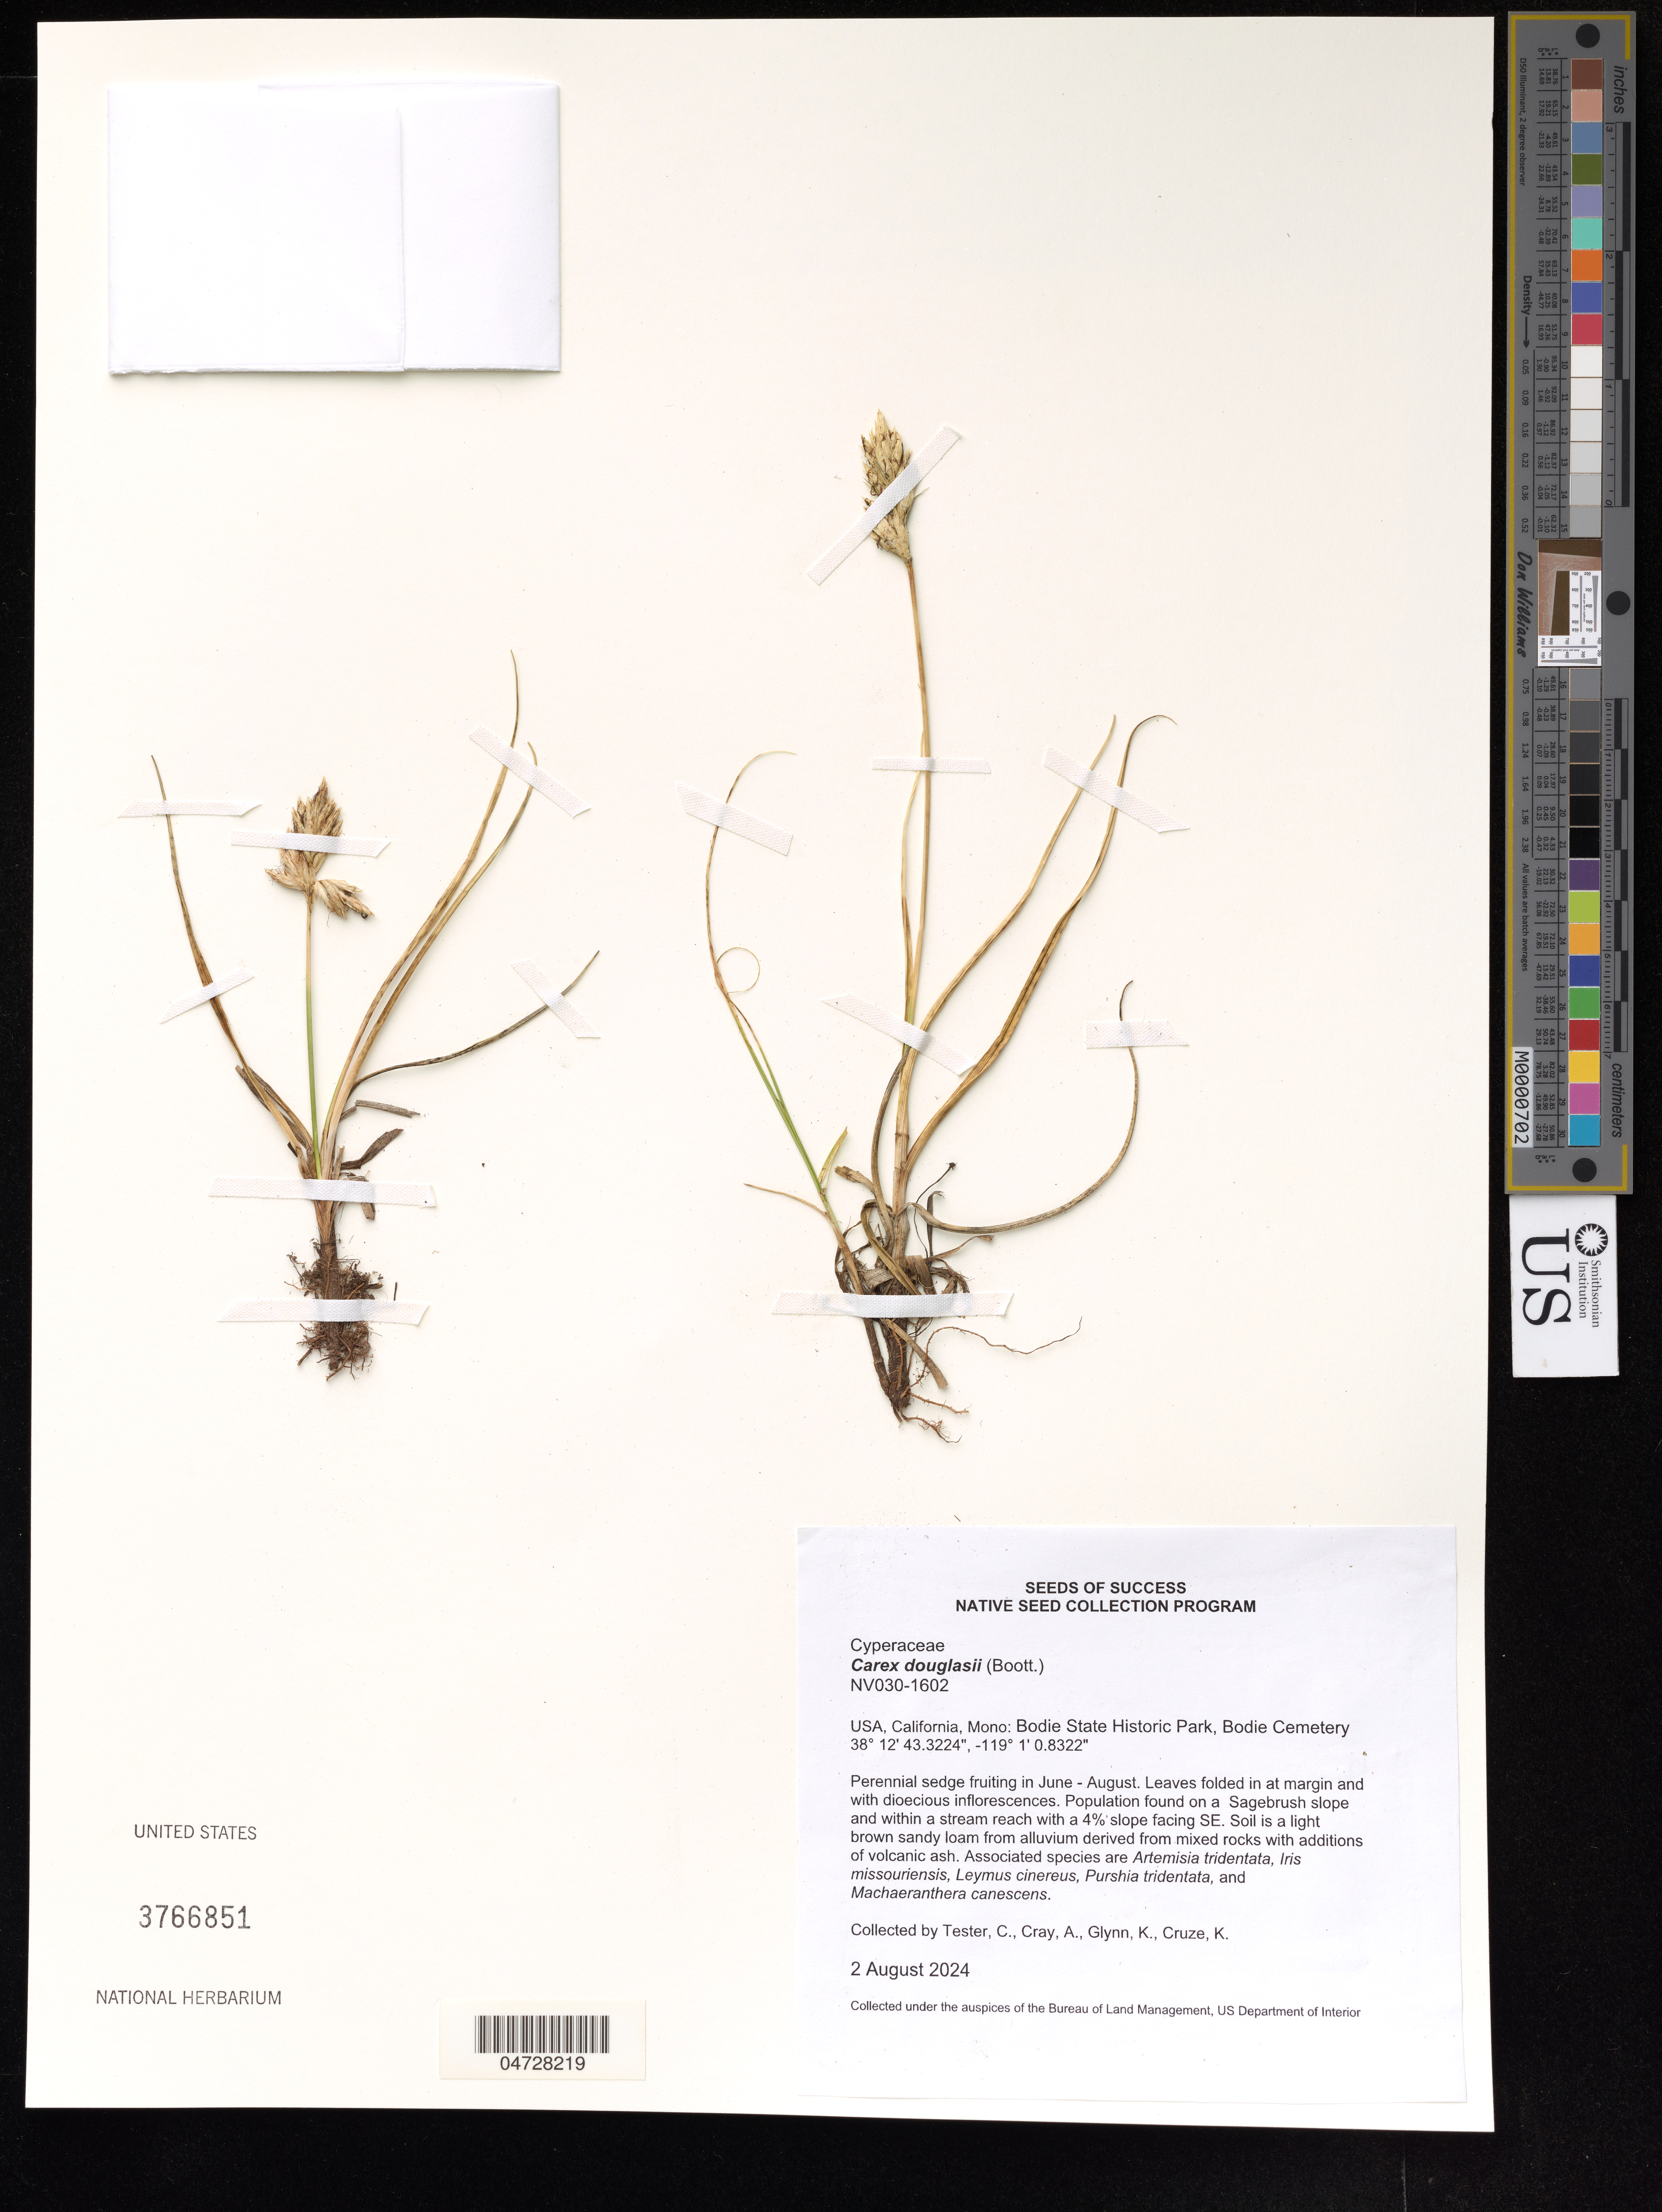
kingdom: Plantae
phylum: Tracheophyta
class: Liliopsida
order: Poales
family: Cyperaceae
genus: Carex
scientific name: Carex douglasii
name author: Boott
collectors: C. Tester, A. Cray & K. Glynn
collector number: NV030-1602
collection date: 2024-08-02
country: United States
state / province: California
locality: Mono: Bodie State Historic Park, Bodie Cemetery.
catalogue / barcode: US 3766851